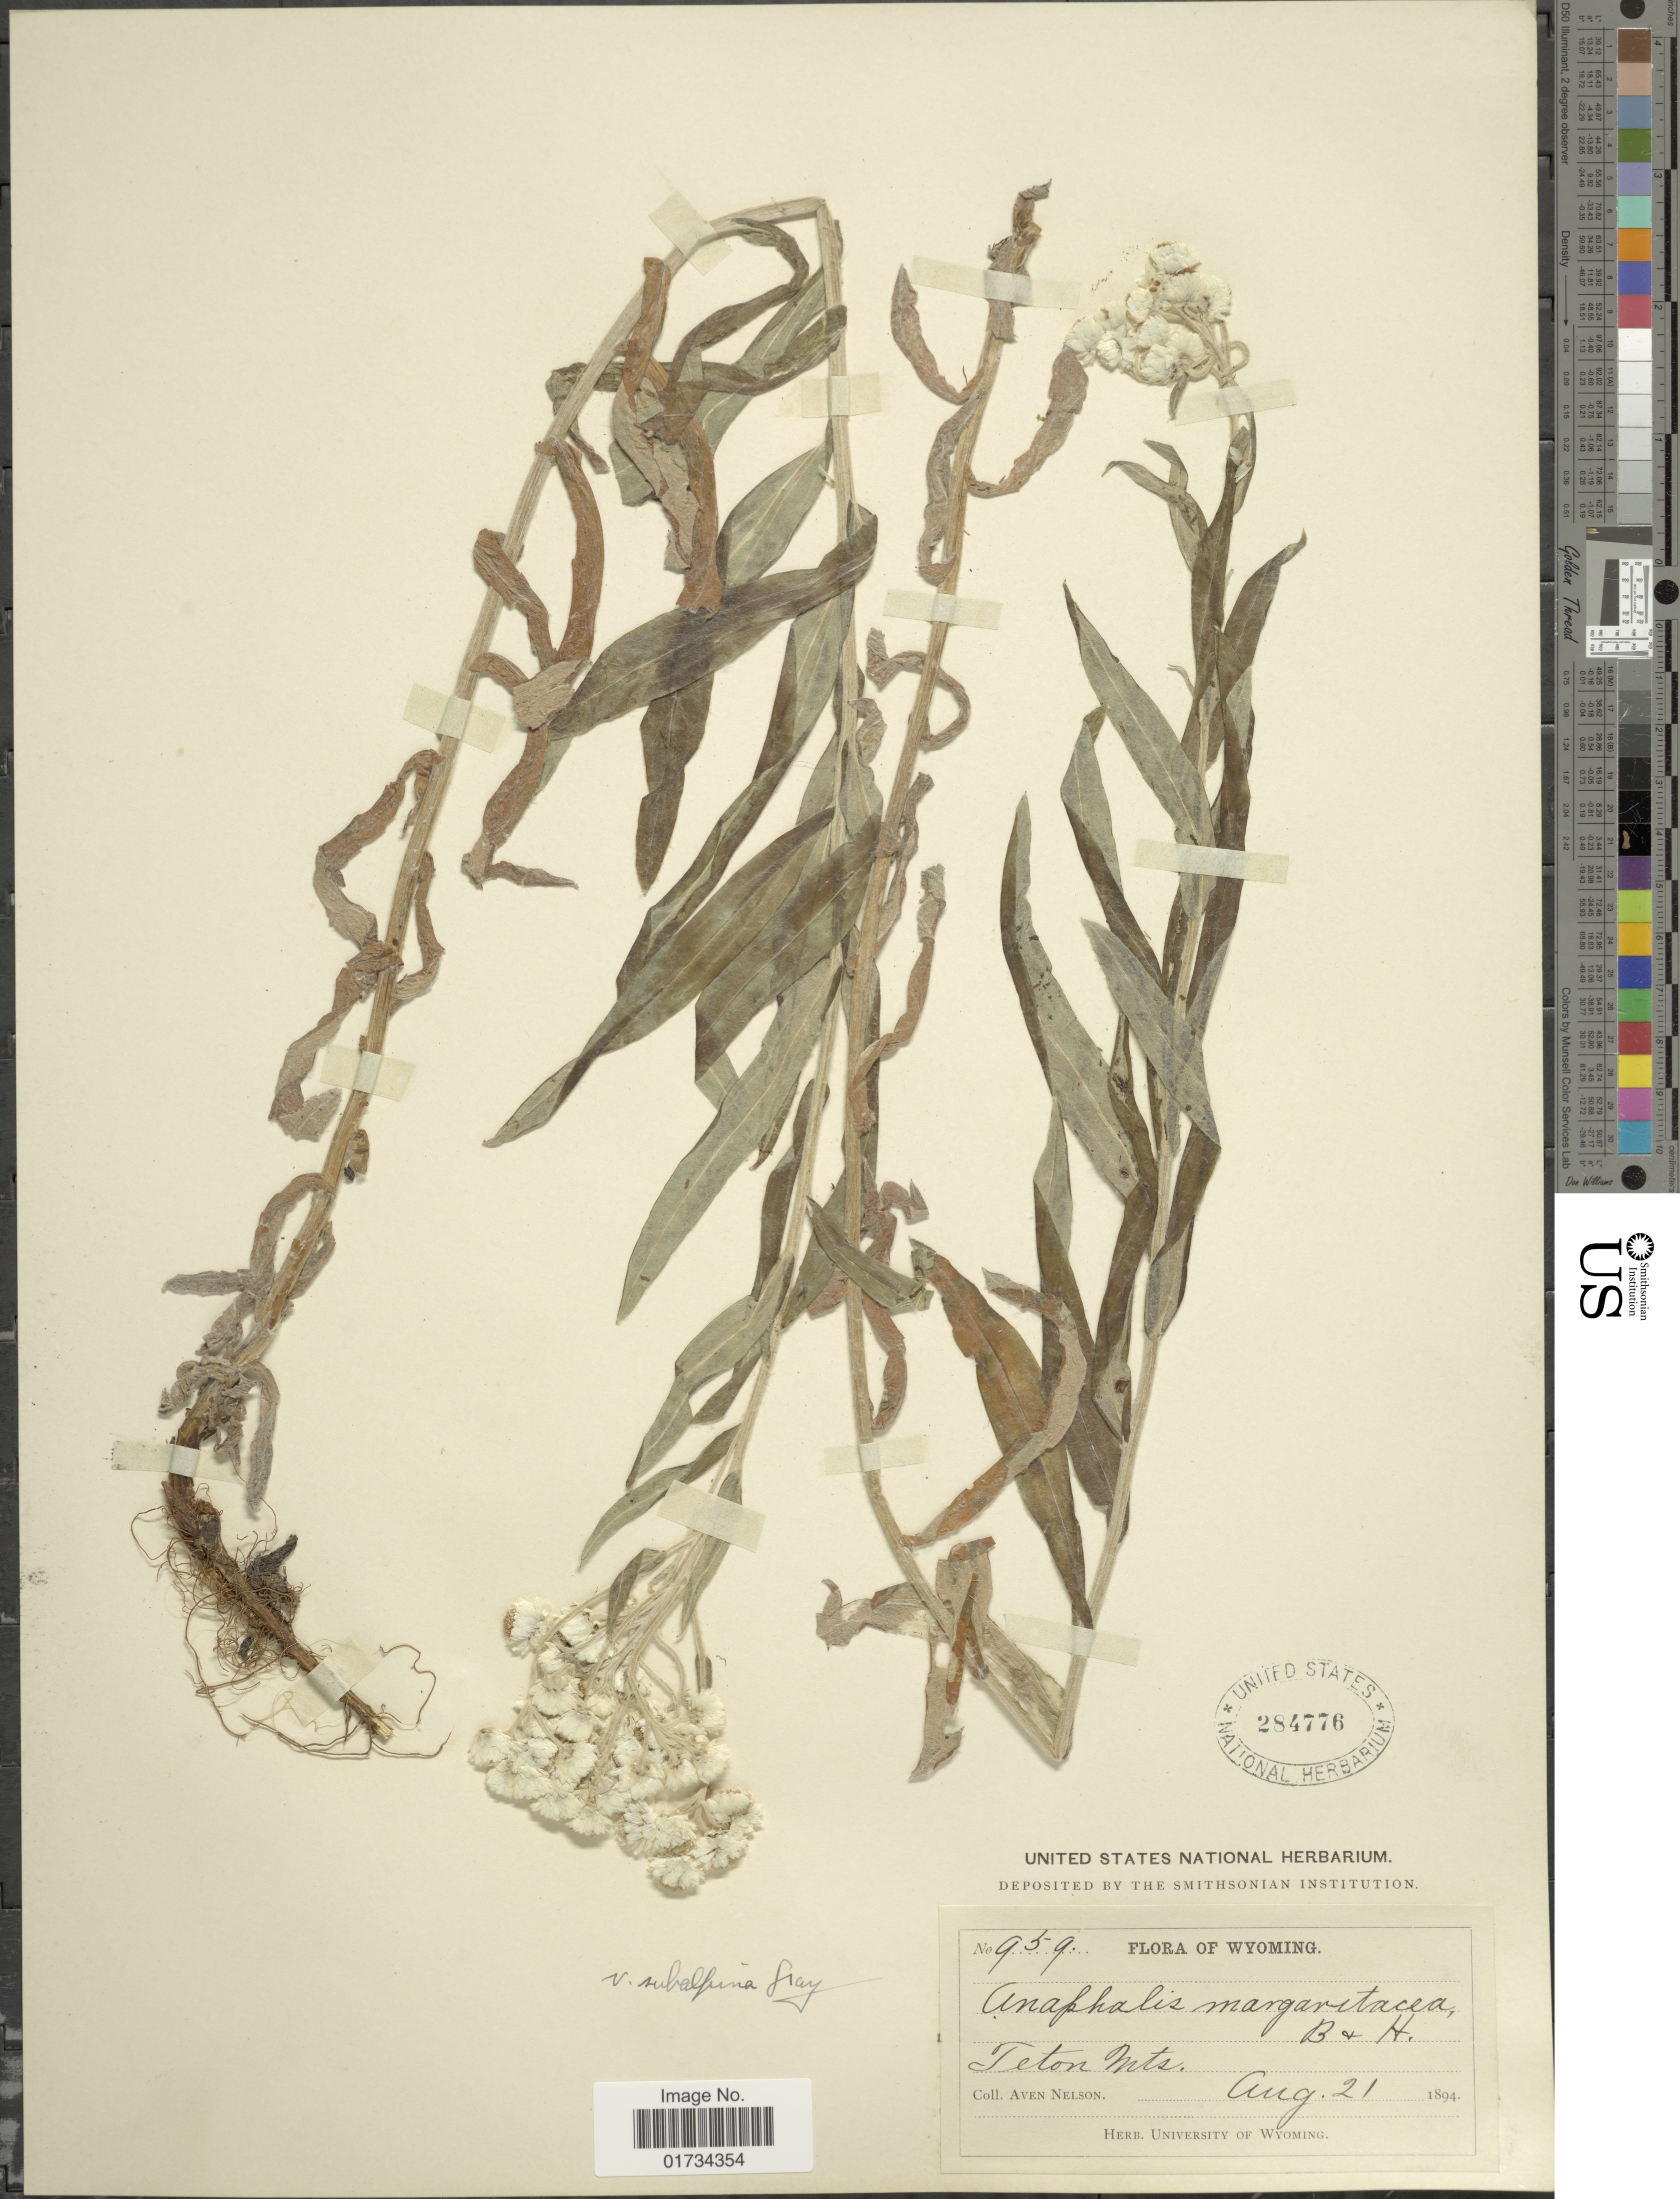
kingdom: Plantae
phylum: Tracheophyta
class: Magnoliopsida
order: Asterales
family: Asteraceae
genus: Anaphalis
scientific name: Anaphalis subalpina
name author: (A. Gray) Rydb.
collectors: A. Nelson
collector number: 959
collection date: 1894-08-21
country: United States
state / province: Wyoming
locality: Wyoming. Teton Mts.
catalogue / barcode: US 284776